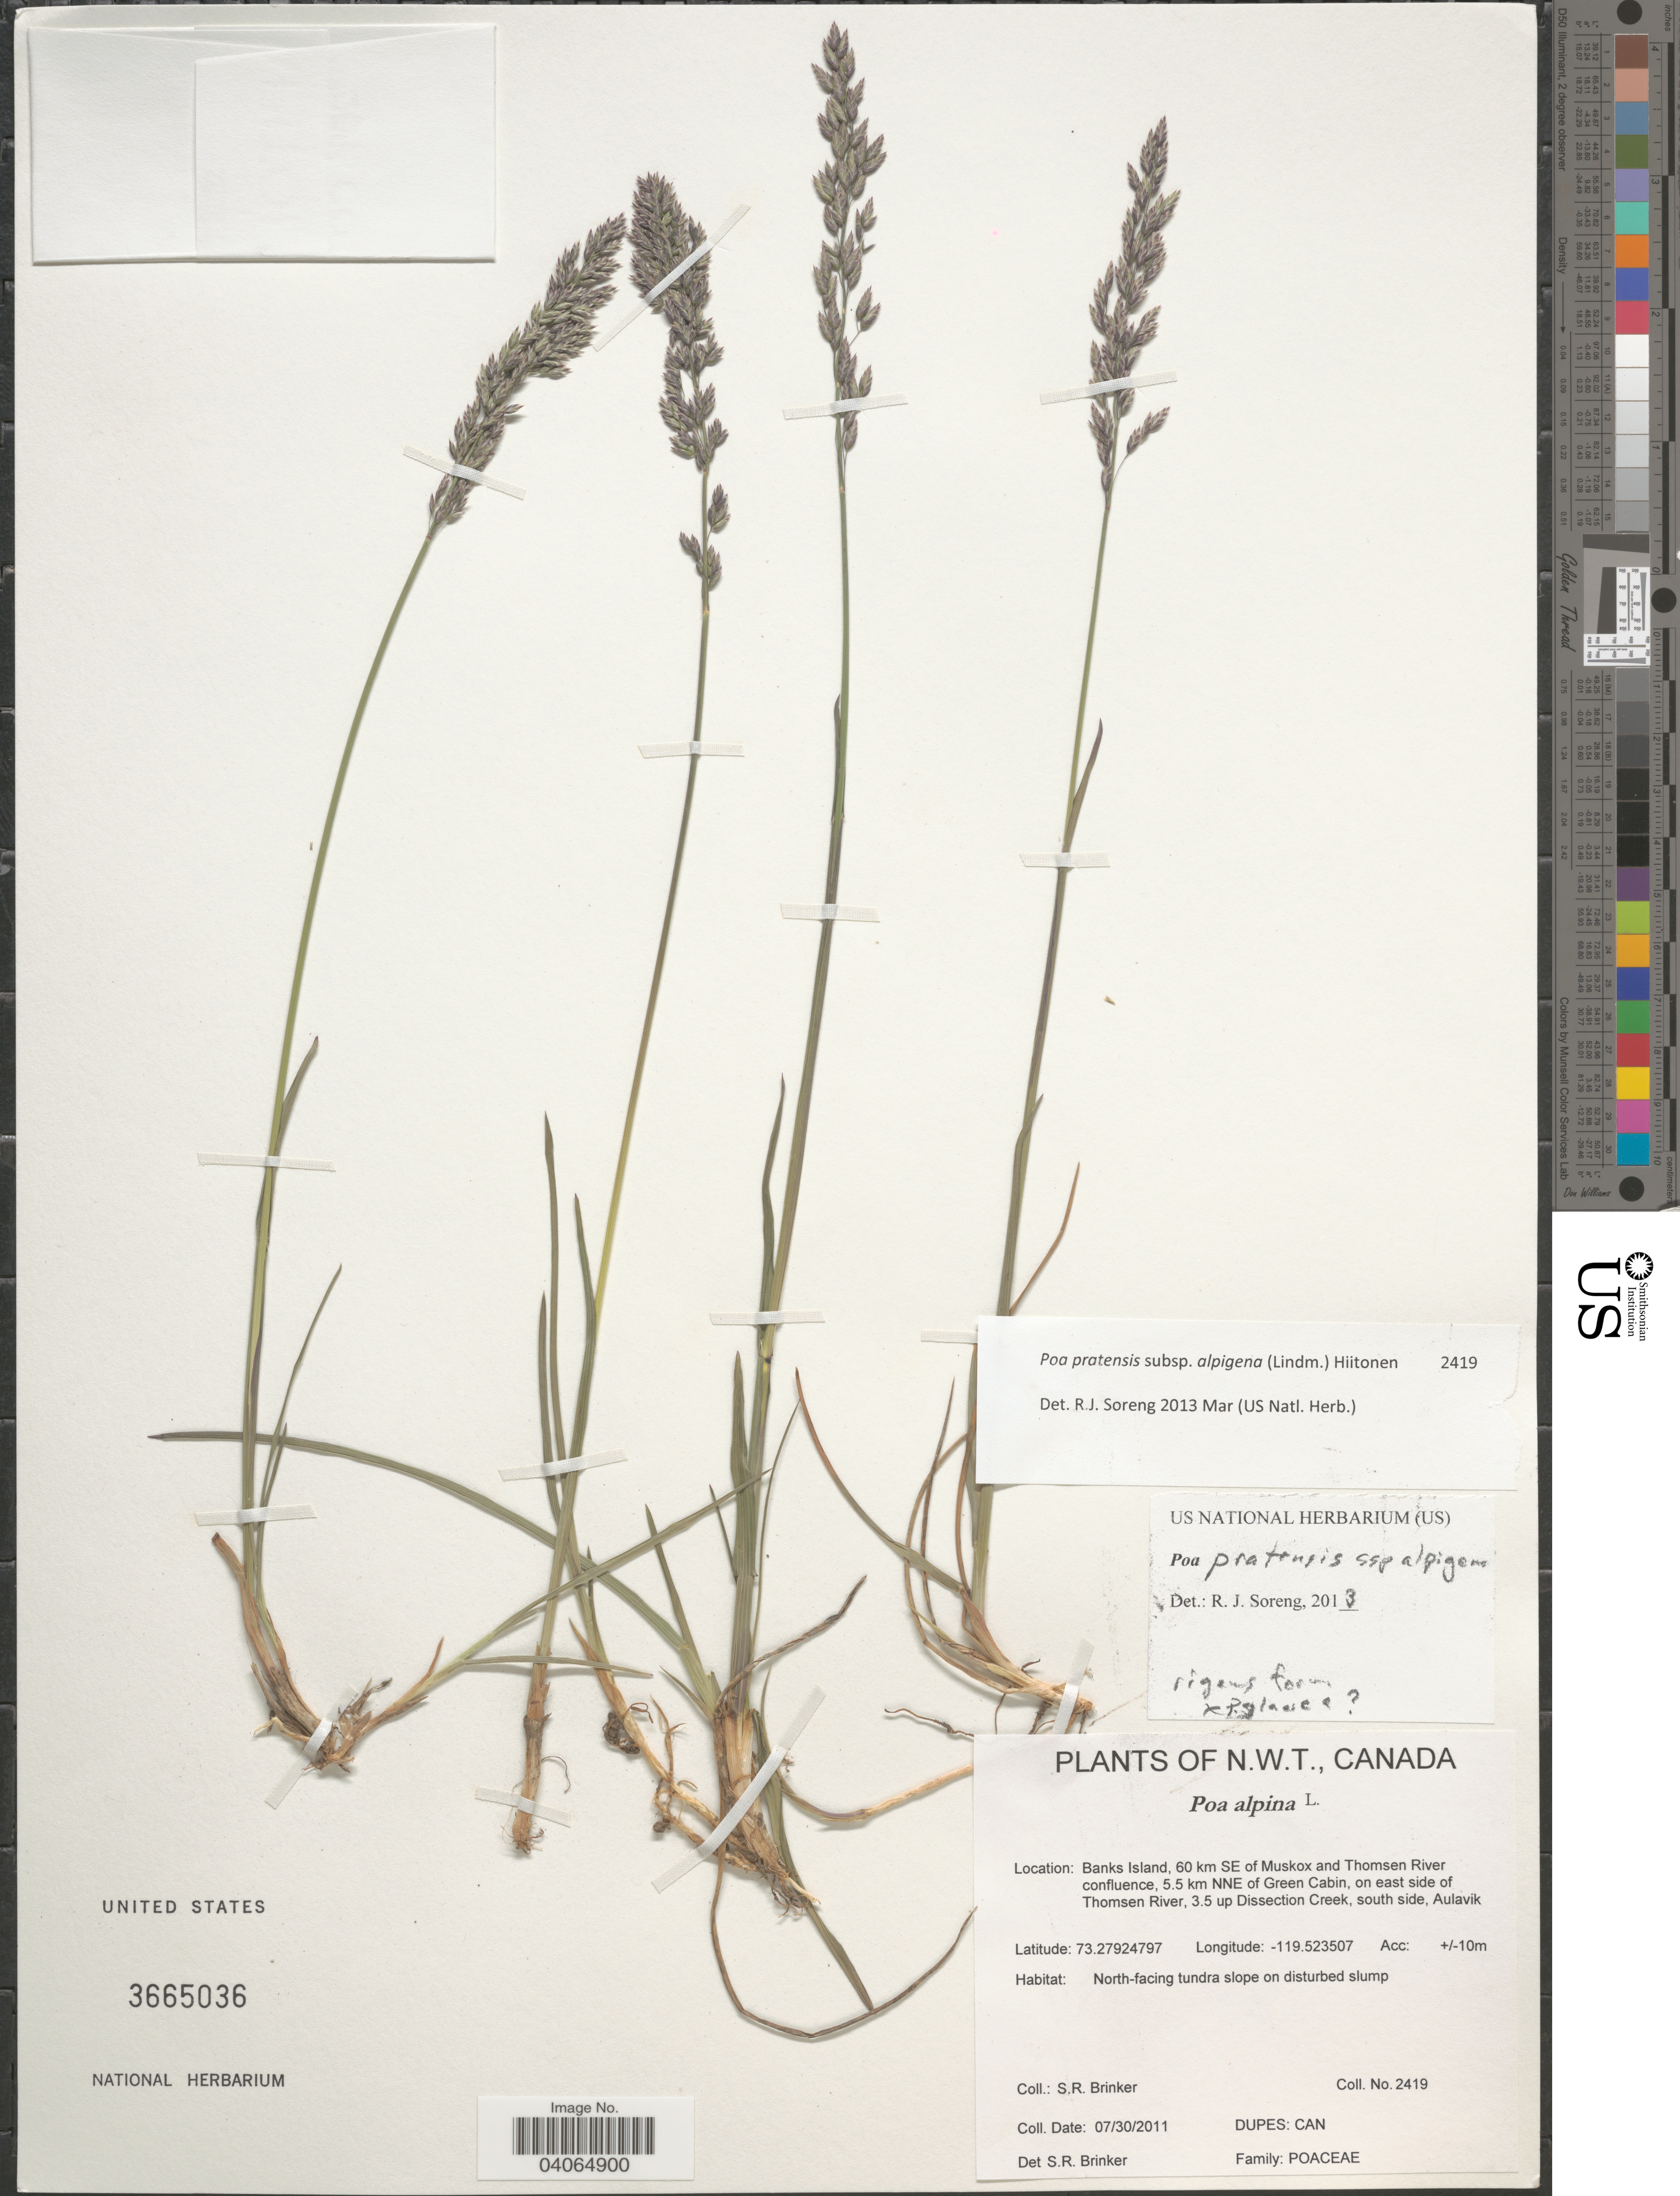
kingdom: Plantae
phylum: Tracheophyta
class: Liliopsida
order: Poales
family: Poaceae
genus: Poa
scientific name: Poa pratensis subsp. alpigena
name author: (Lindm.) Hiitonen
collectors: S. Brinker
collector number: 2419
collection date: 2011-07-30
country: Canada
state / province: Northwest Territories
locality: Banks Island, 60 km SE of Muskox and Thomsen River confluence, 5.5 km NNE of Green Cabin, on east side of Thomsen River, 3.5 up Dissection Creek, south side, Aulavik. North-facing tundra slope on disturbed slump.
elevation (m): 10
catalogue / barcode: US 3665036